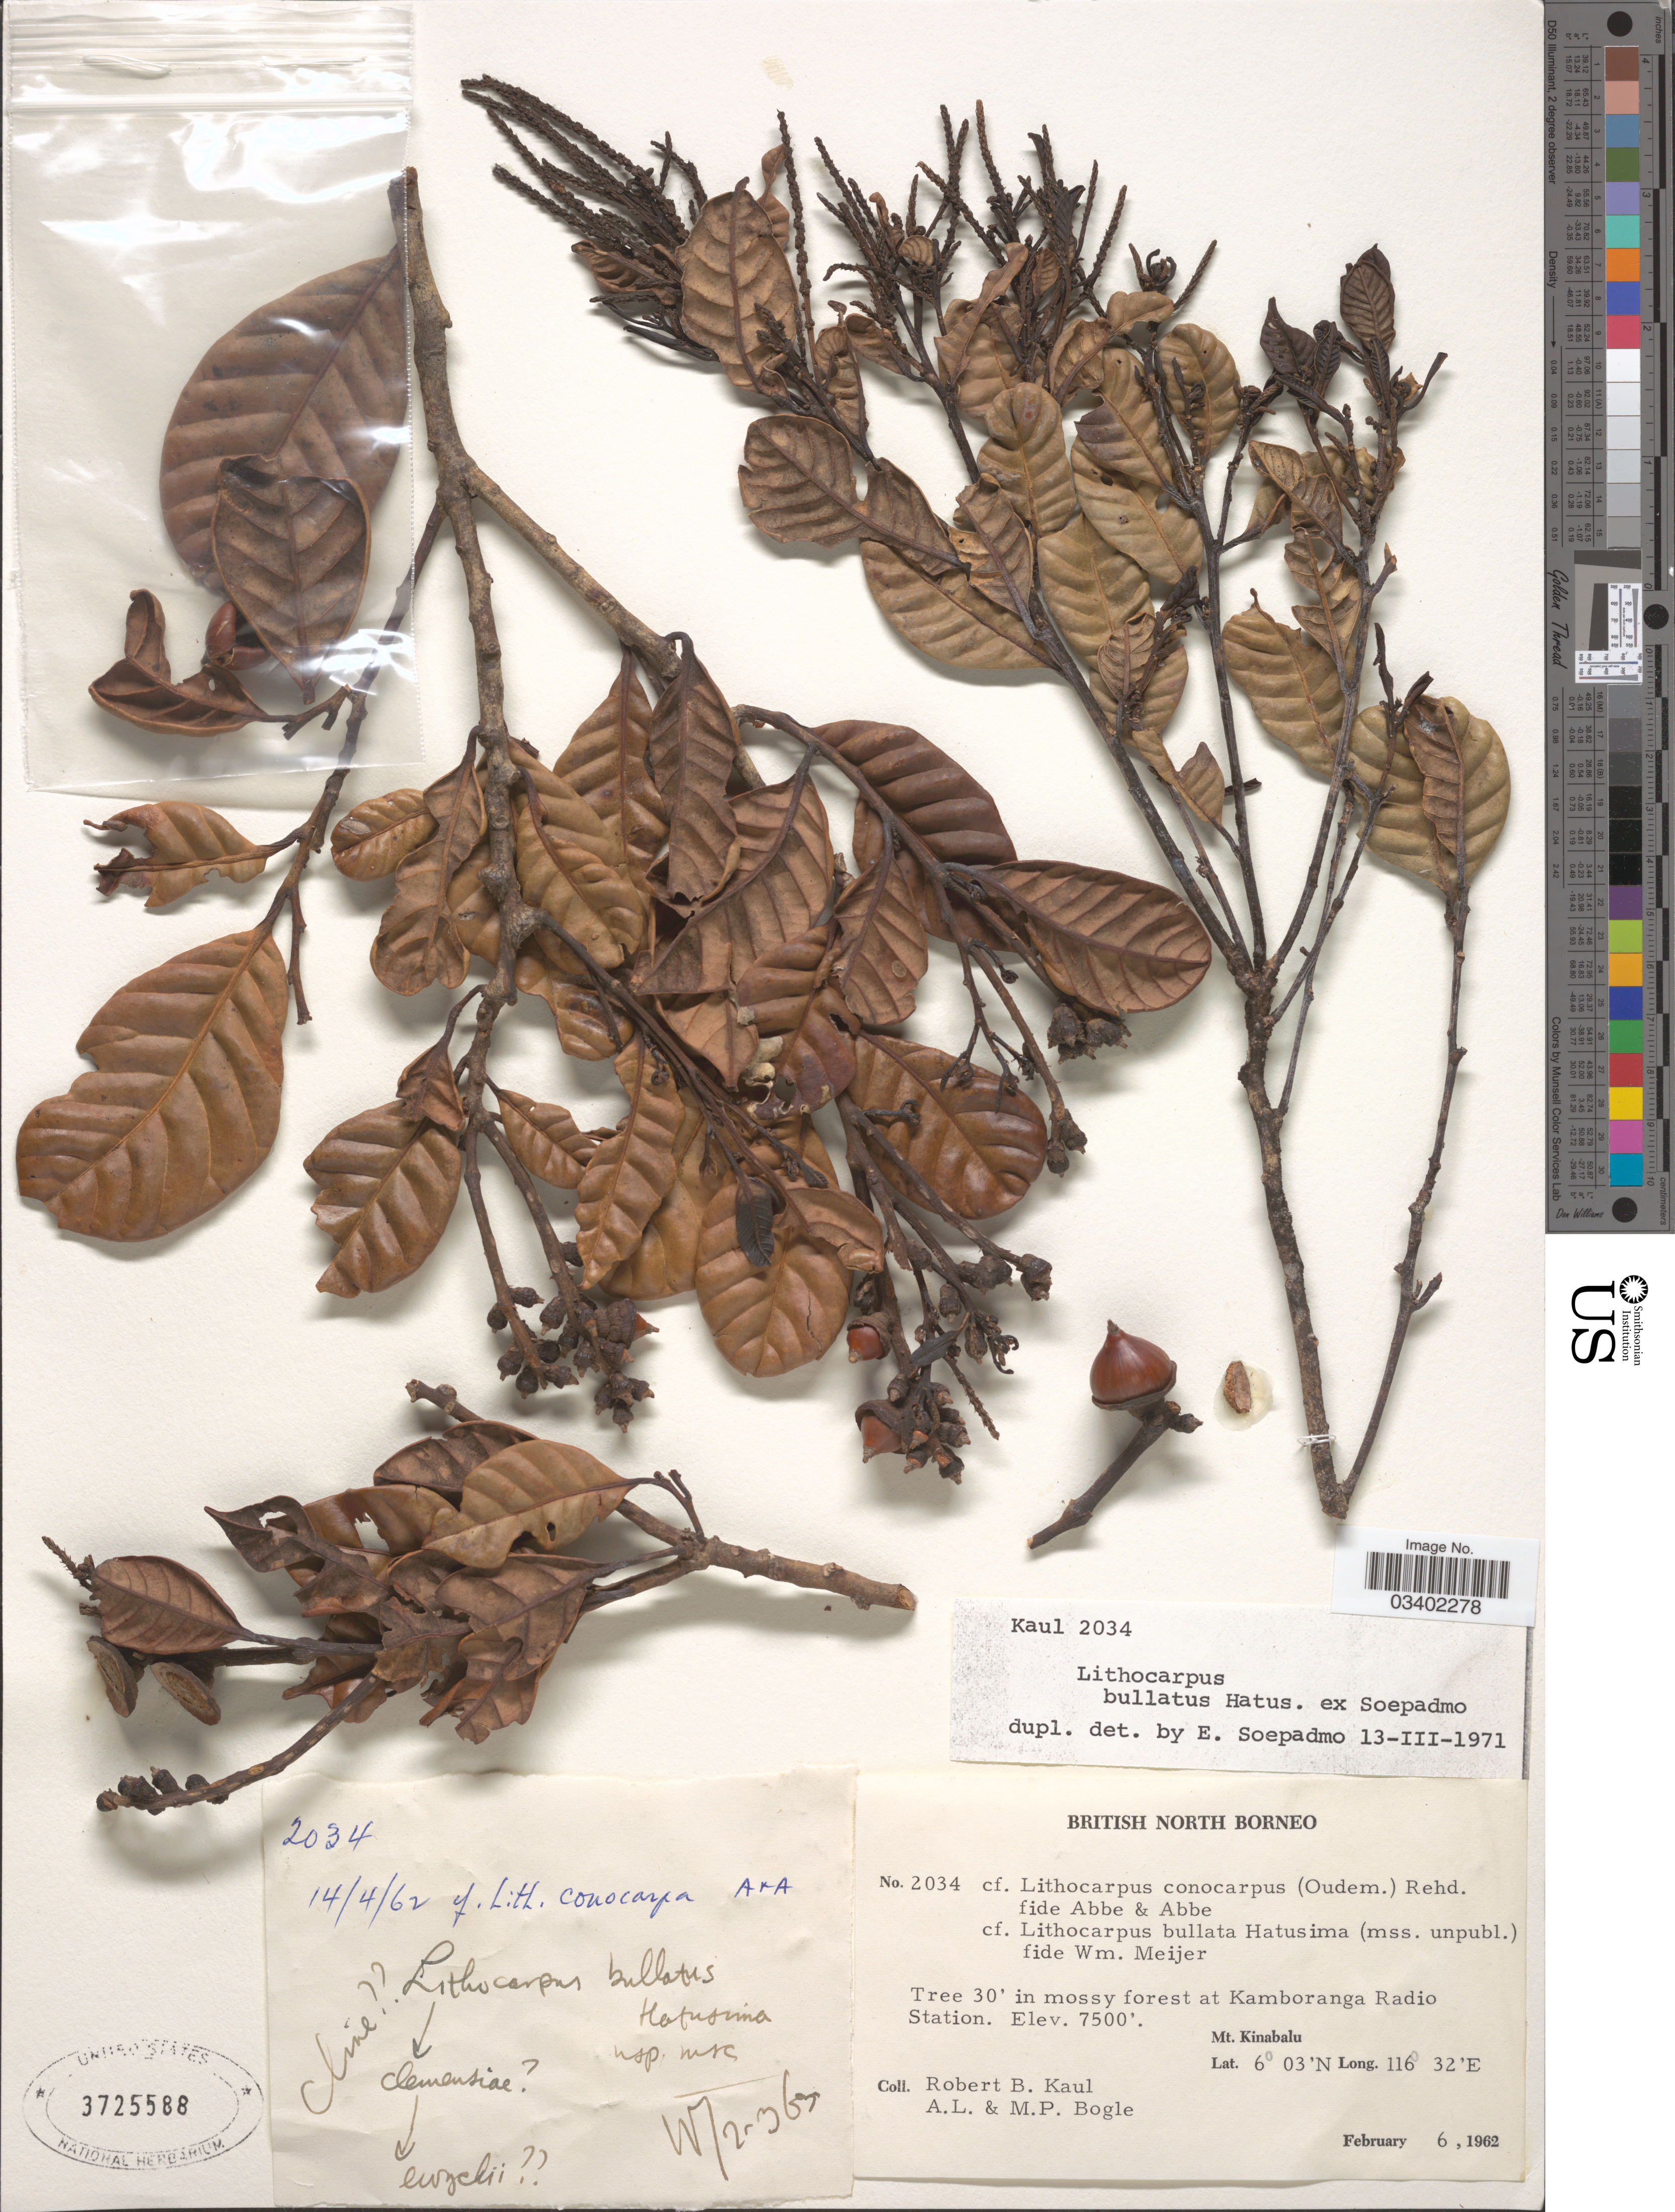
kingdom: Plantae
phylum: Tracheophyta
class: Magnoliopsida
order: Fagales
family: Fagaceae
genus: Lithocarpus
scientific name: Lithocarpus bullatus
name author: Hatus. ex Soepadmo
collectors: R. Kaul, Bogle, A.L. & M. Bogle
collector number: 2034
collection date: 1962-02-06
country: Malaysia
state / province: Sabah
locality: British North Borneo. At Kamboranga Radio Station. Mt. Kinabalu.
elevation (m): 2286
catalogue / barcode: US 3725588